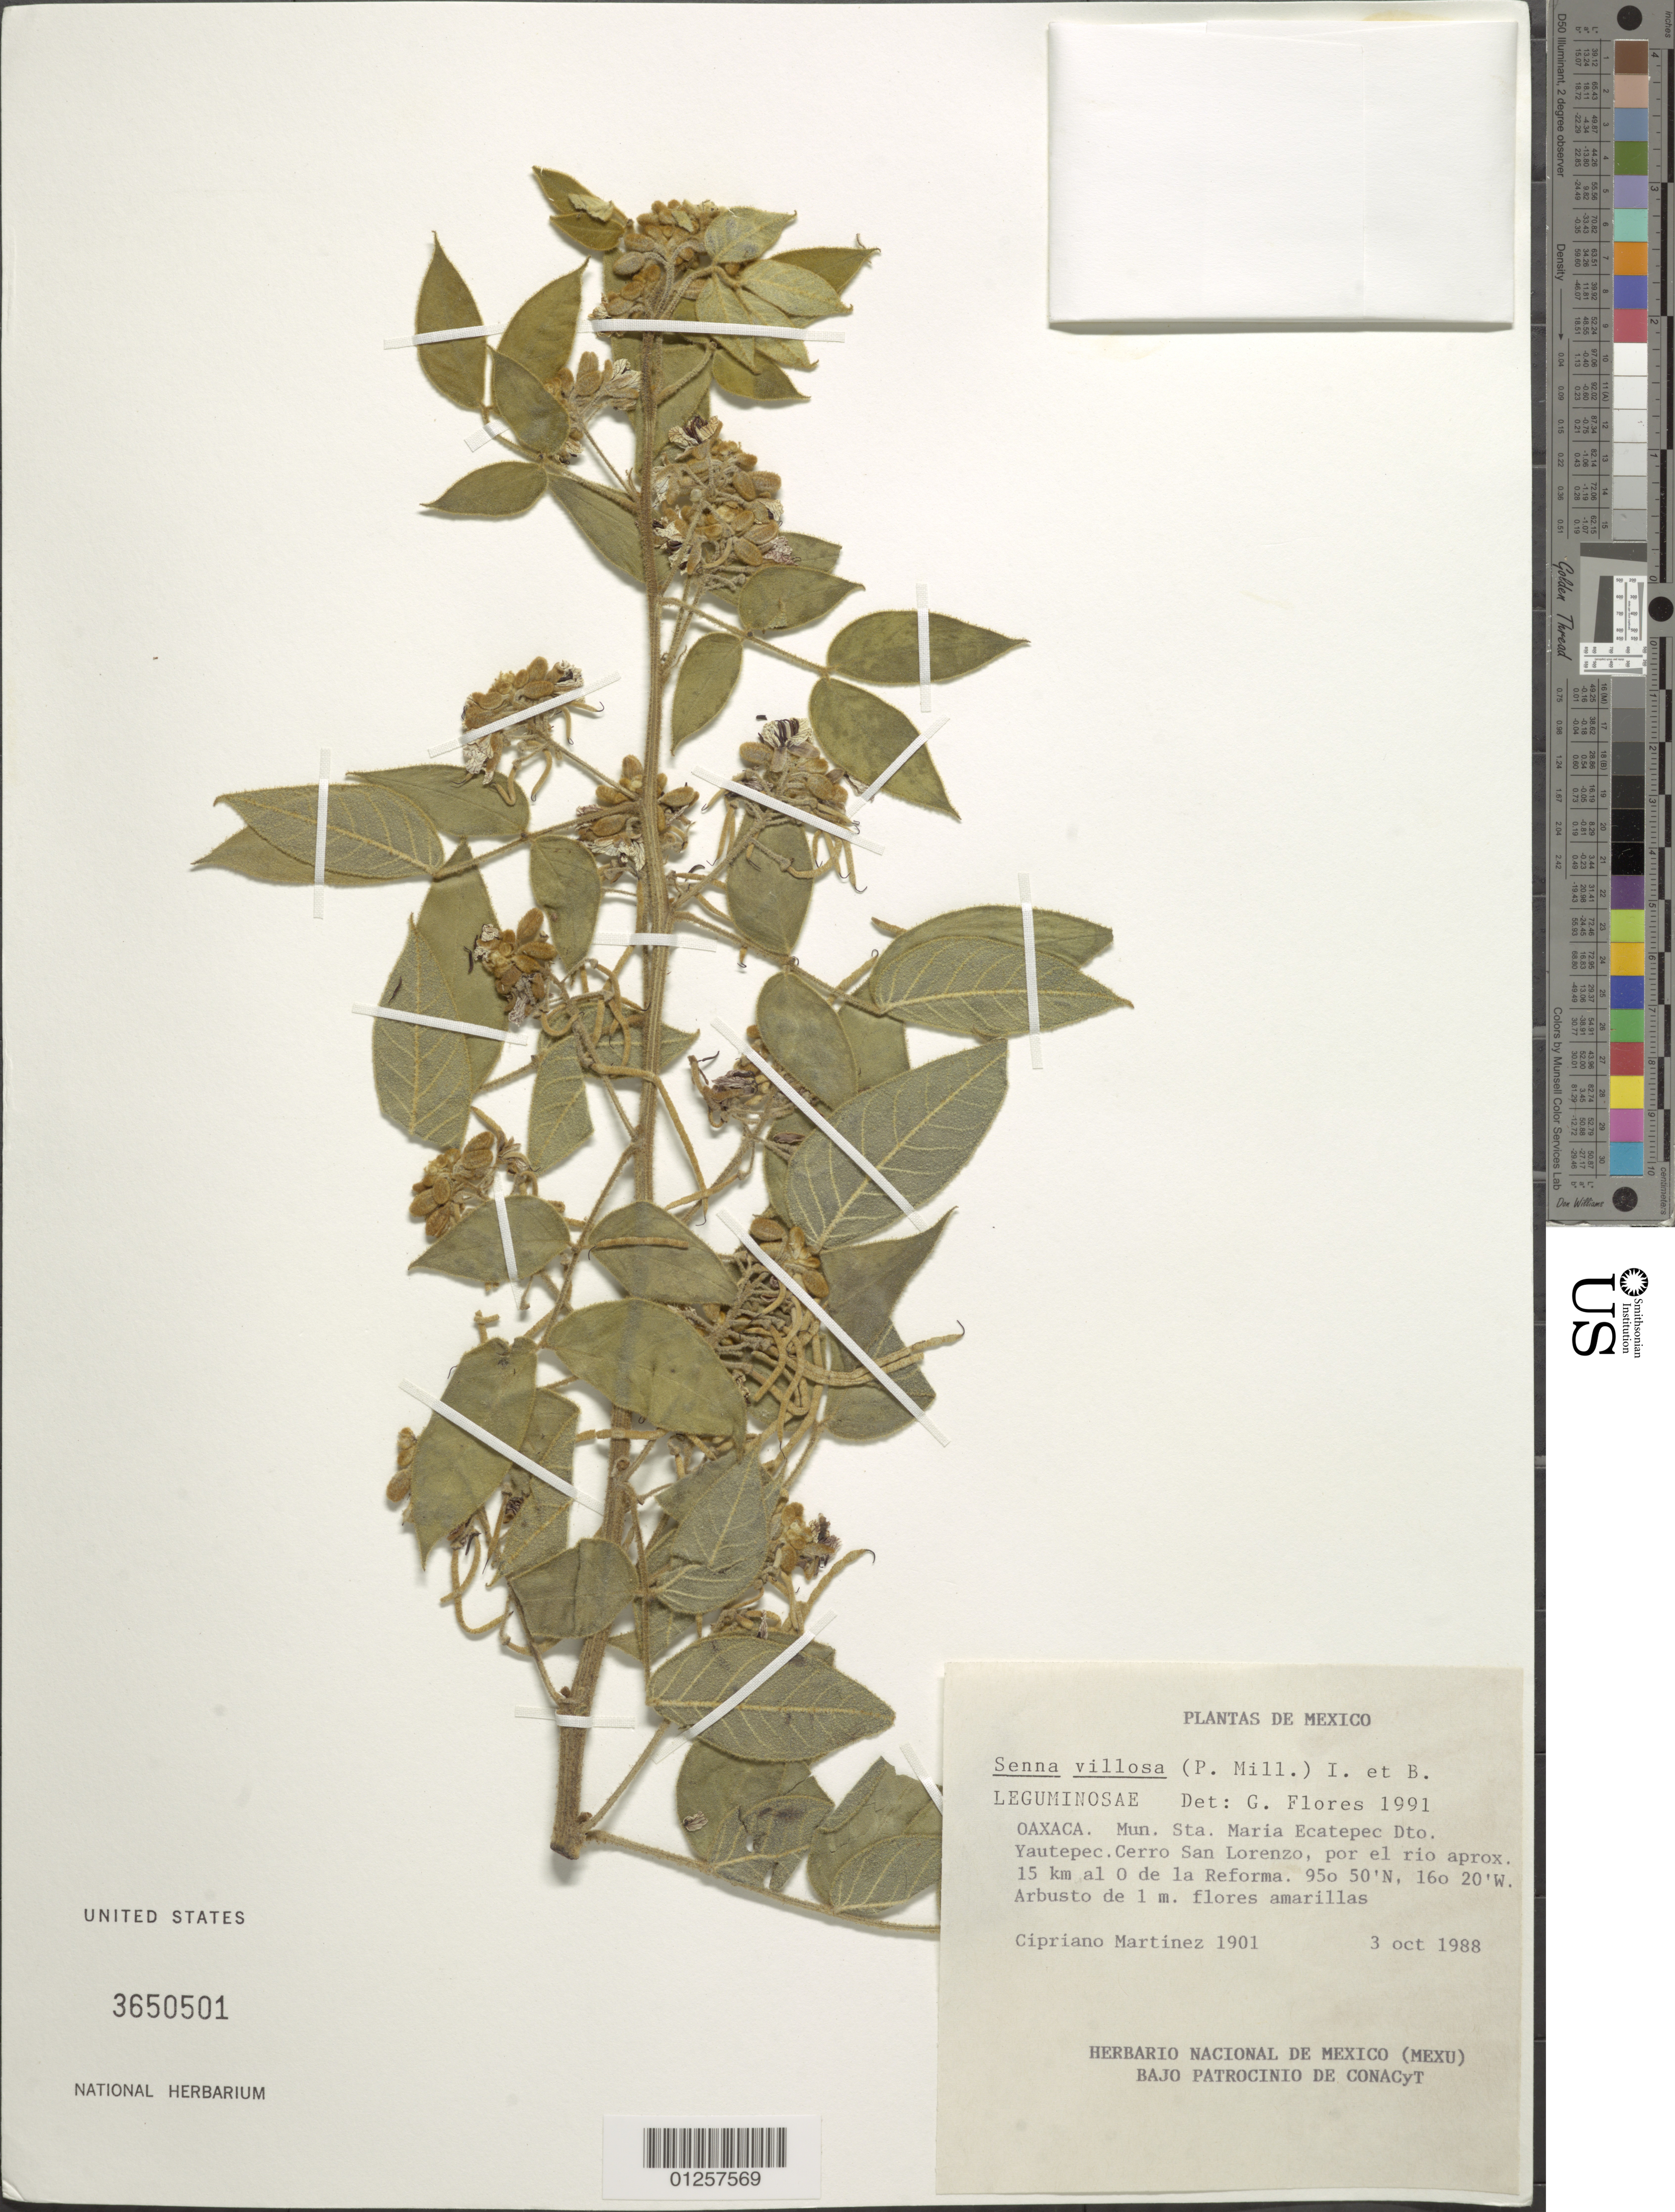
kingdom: Plantae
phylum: Tracheophyta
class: Magnoliopsida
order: Fabales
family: Fabaceae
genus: Senna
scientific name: Senna villosa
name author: (Mill.) H.S. Irwin & Barneby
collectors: C. Martínez R.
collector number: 1901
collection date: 1988-10-03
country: Mexico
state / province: Oaxaca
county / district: Yautepec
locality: Mun. Sta. Maria Ecatepec Dto. Cerro San Lorenzo, por el rio approx. 15 km al 0 de la Reforma.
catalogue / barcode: US 3650501